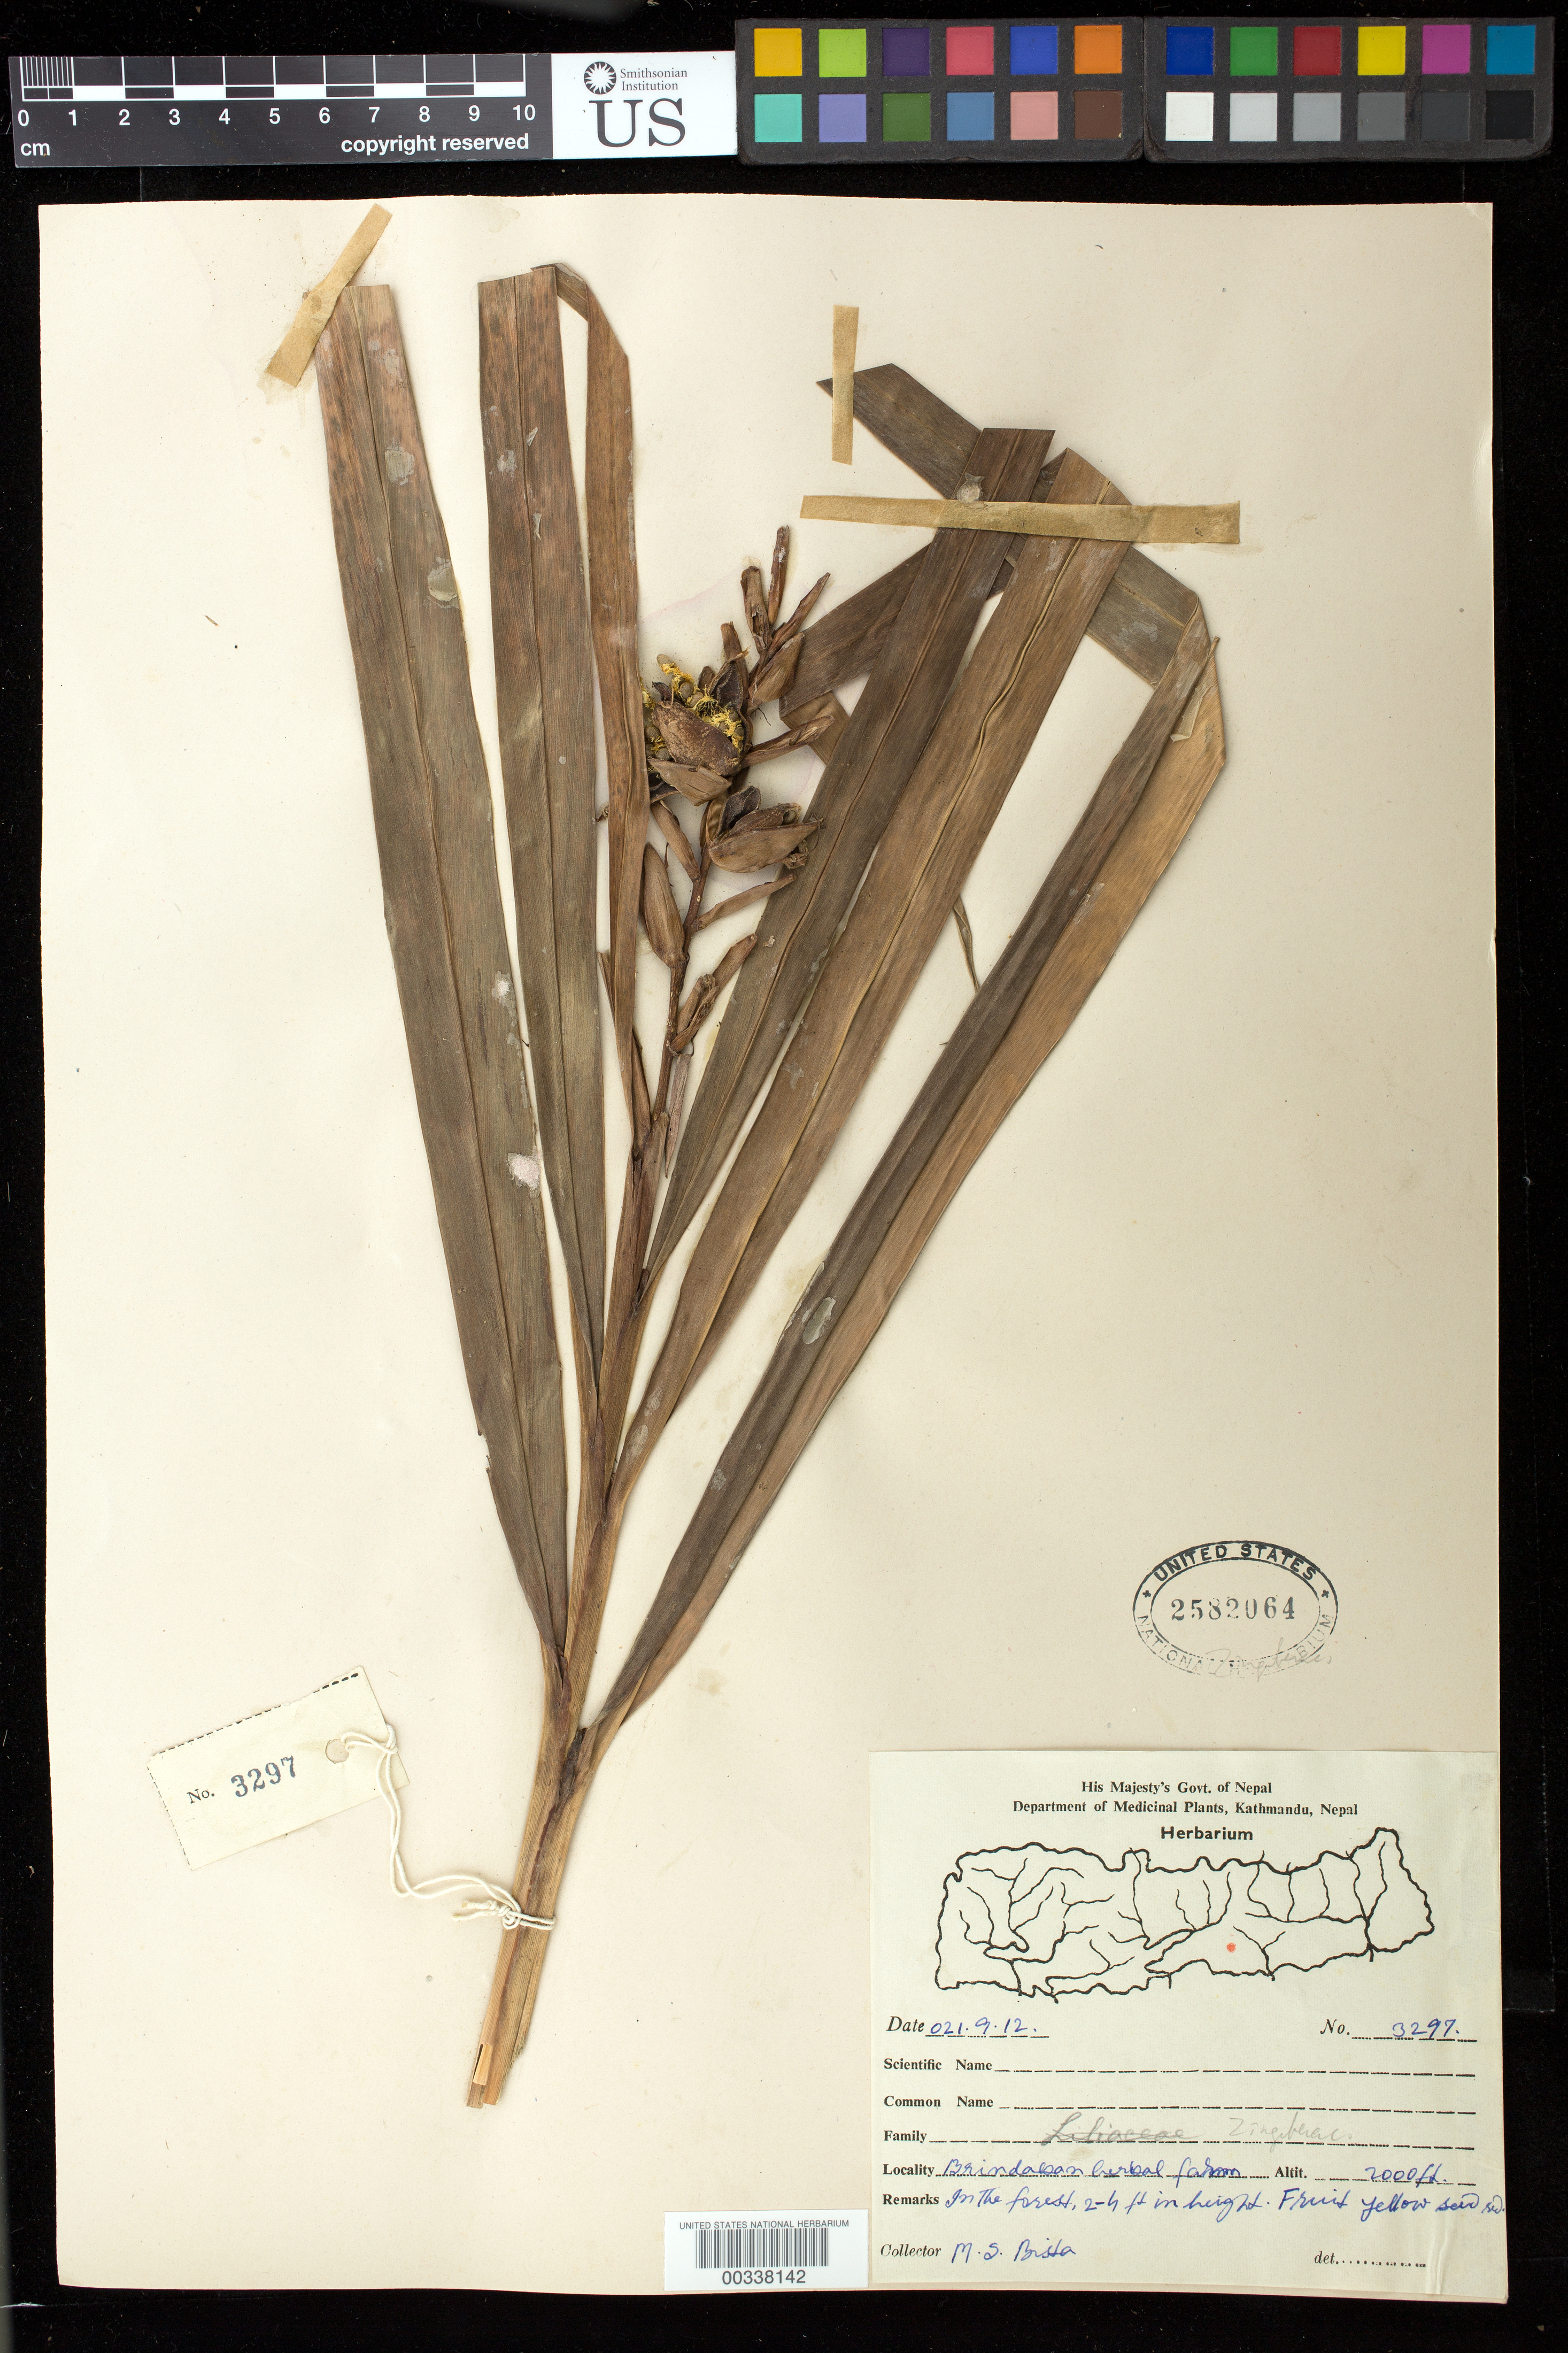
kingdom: Plantae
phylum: Tracheophyta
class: Liliopsida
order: Zingiberales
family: Zingiberaceae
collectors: M. Bista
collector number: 3297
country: Nepal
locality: Brindakan herbal farm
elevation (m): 610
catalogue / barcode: US 2582064